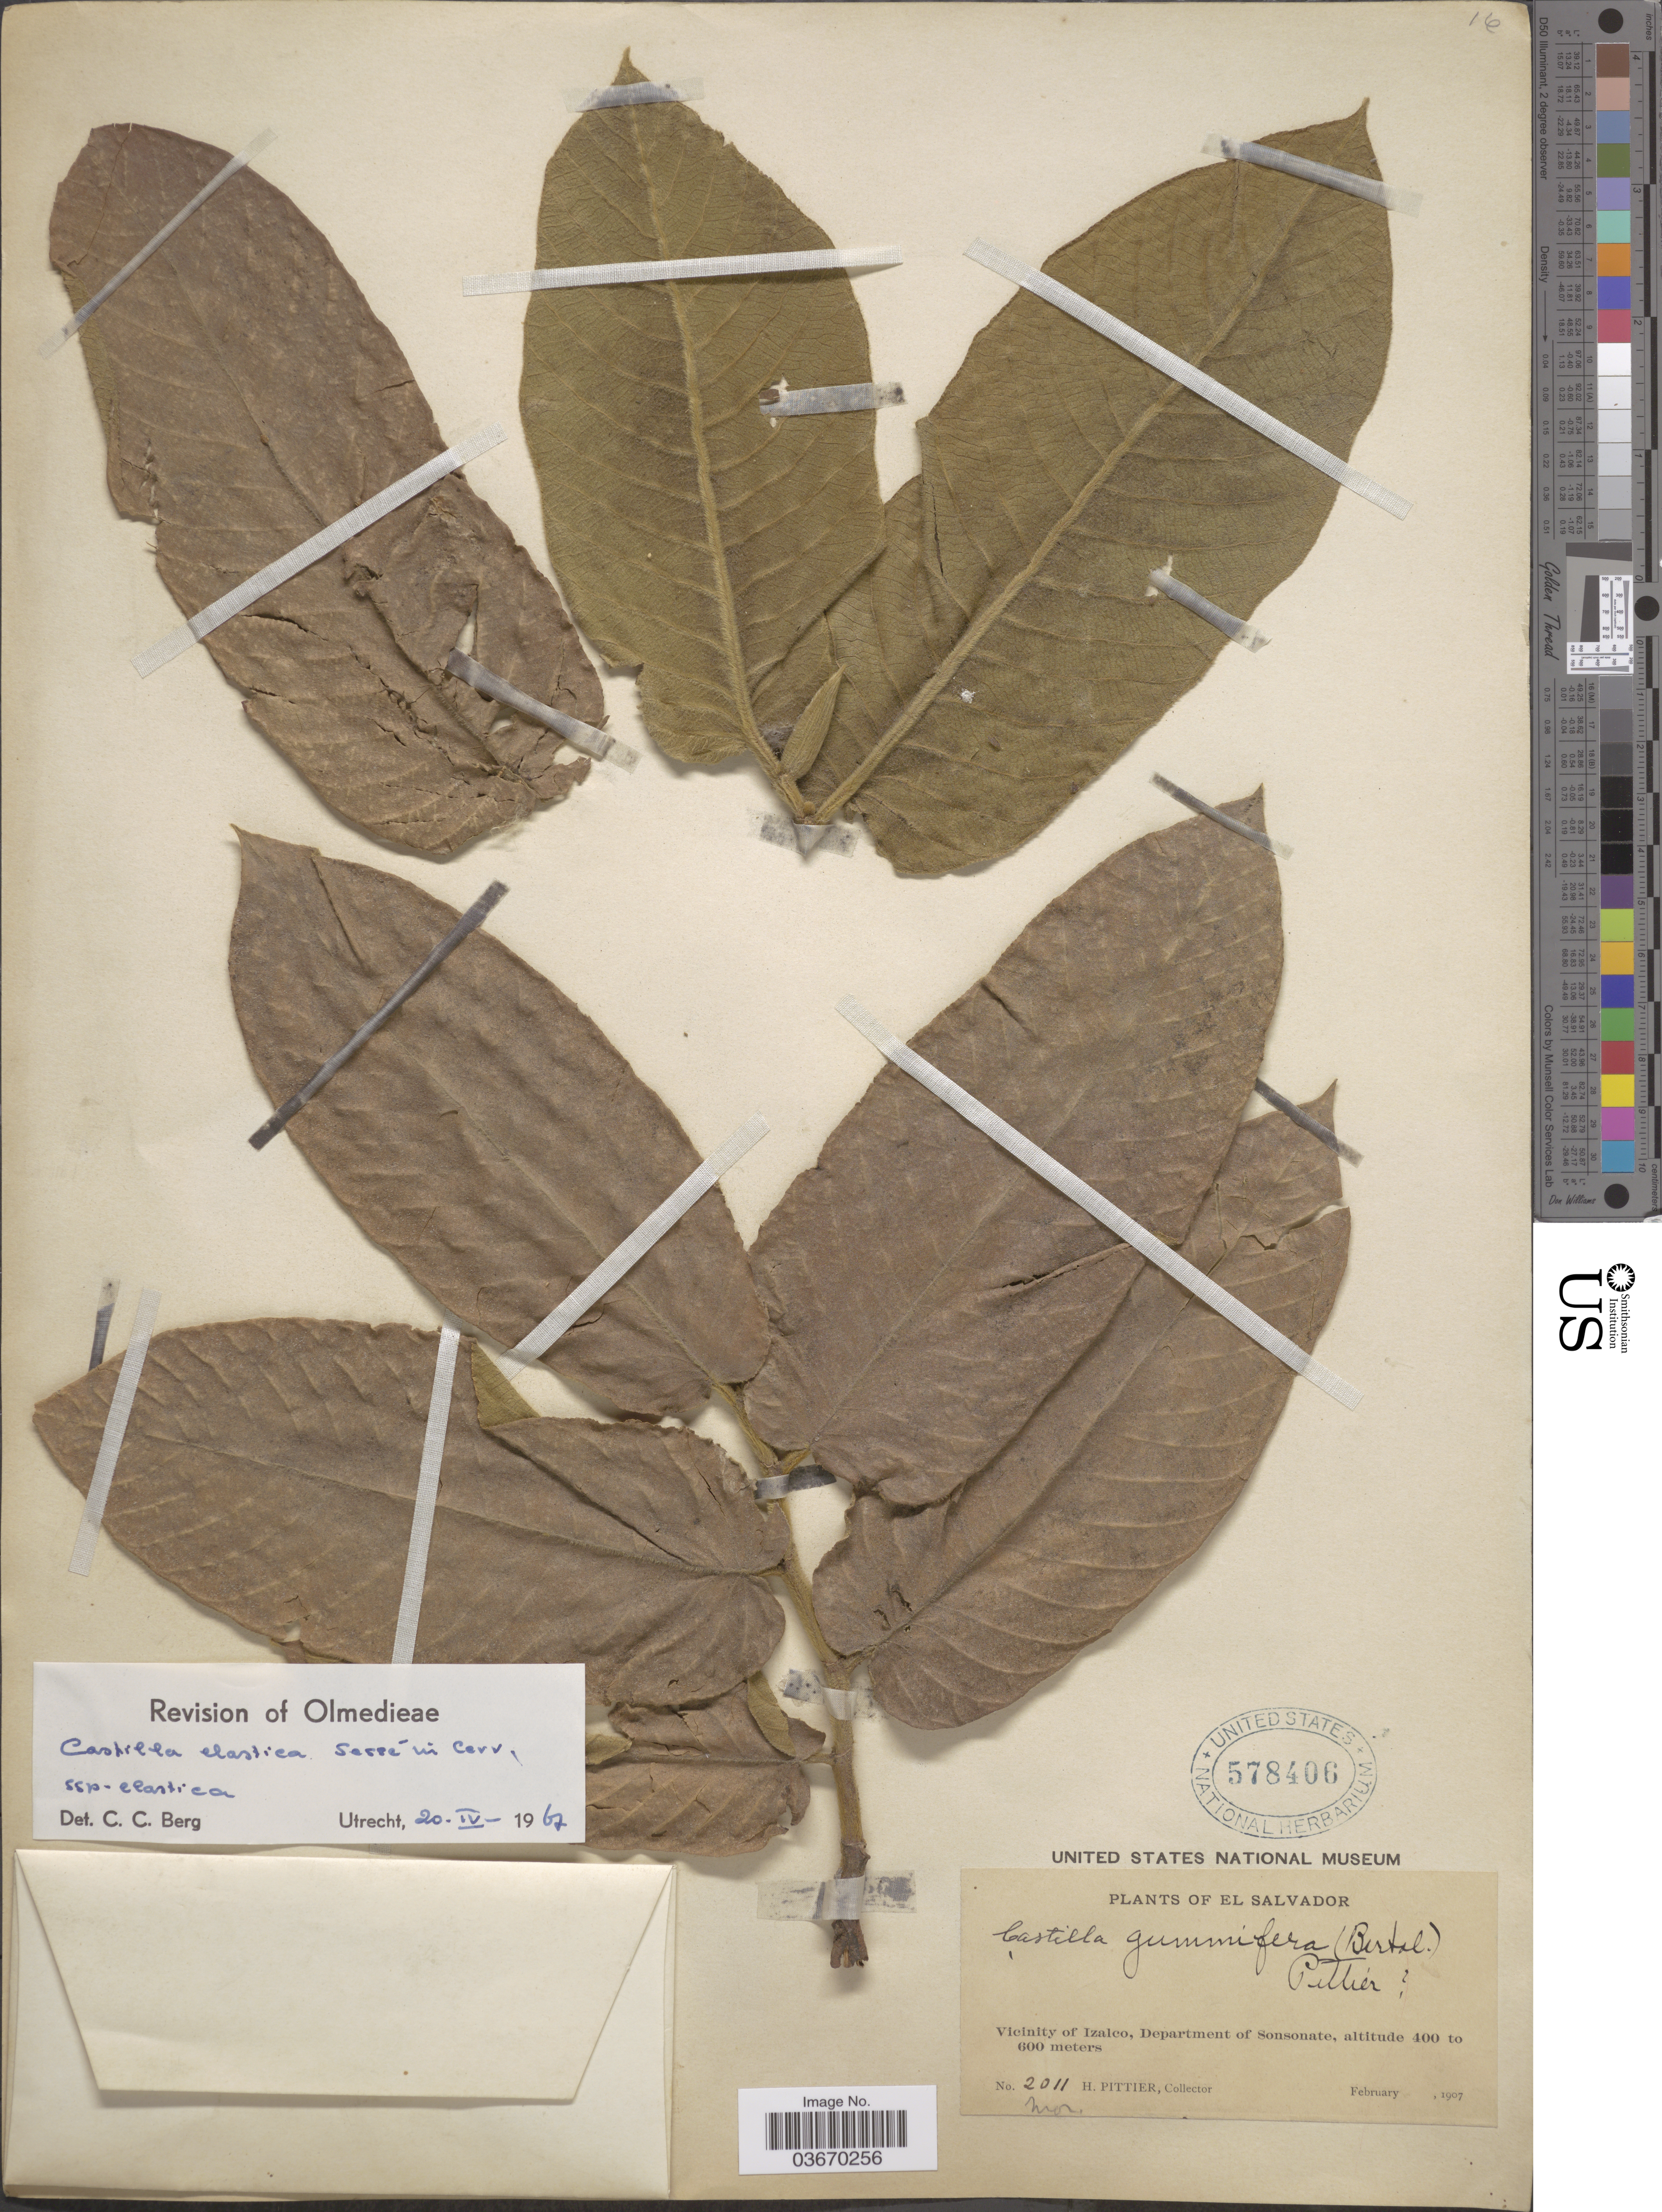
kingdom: Plantae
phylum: Tracheophyta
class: Magnoliopsida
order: Rosales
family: Moraceae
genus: Castilla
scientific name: Castilla elastica subsp. elastica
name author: Sessé ex Cerv.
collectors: H. F. Pittier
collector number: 2011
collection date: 1907-02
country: El Salvador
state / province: Sonsonate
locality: Vicinity of Izalco, Department of Sonsonate.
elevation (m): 400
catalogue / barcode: US 578406